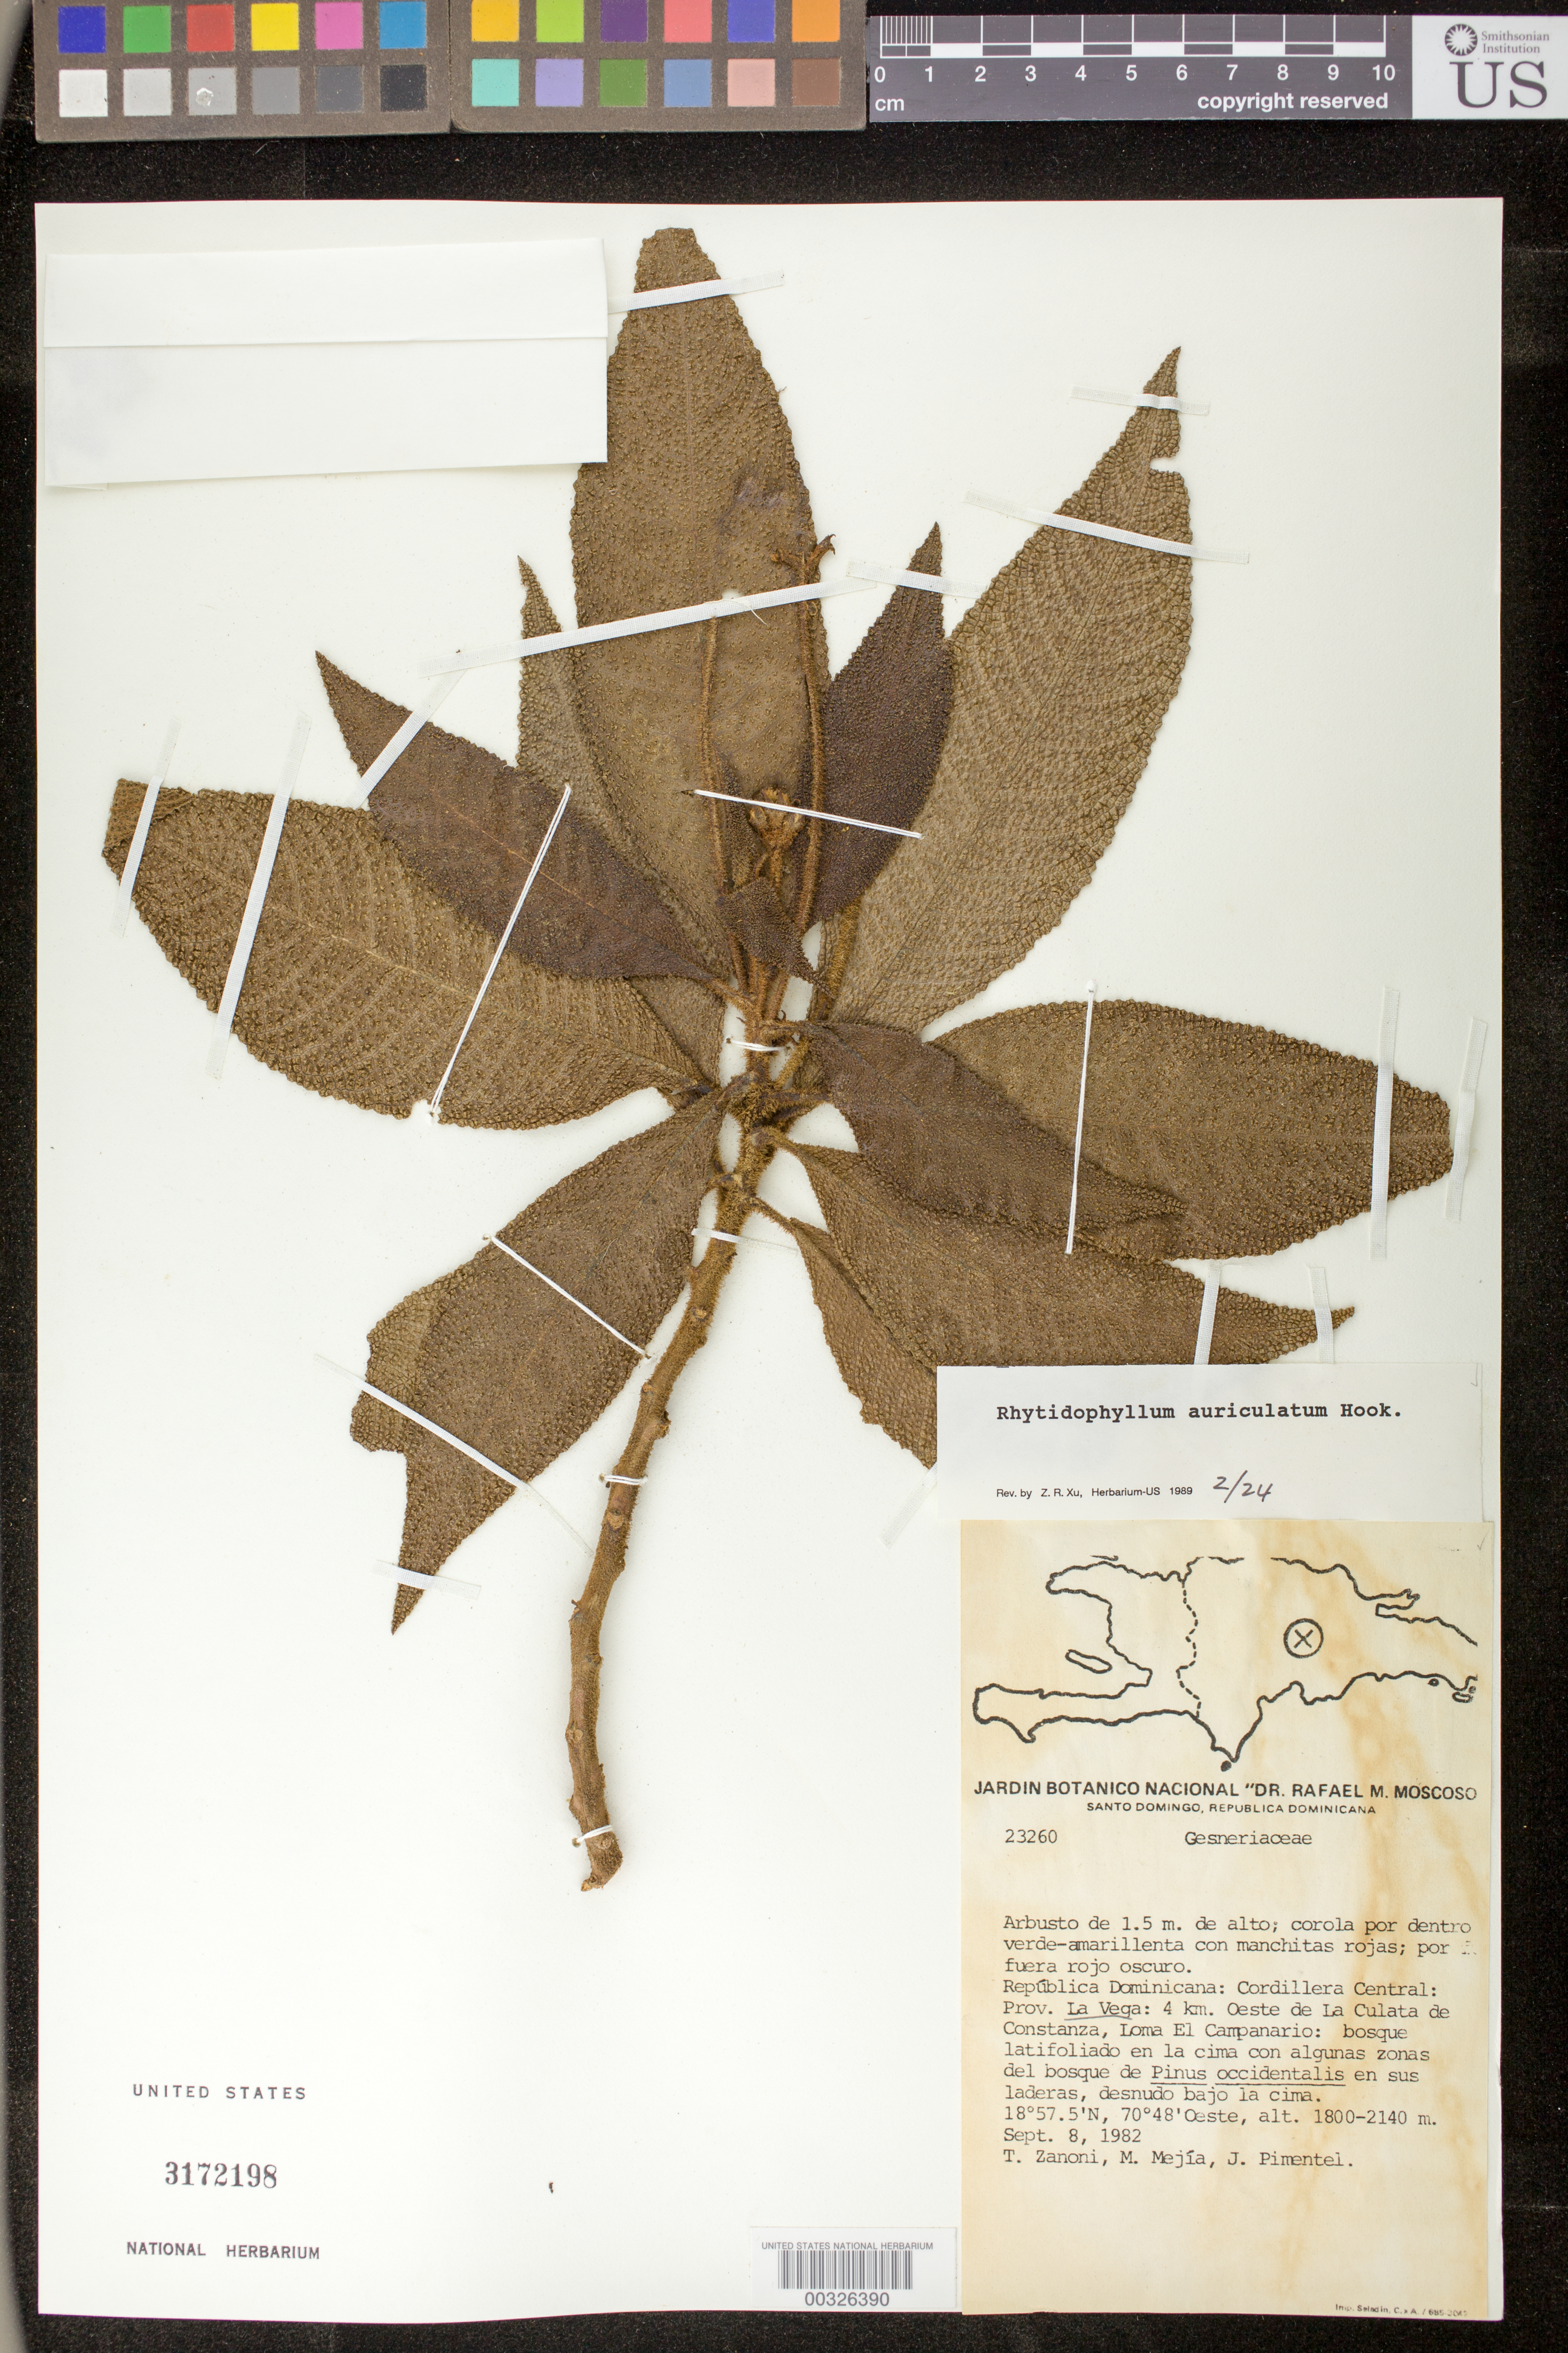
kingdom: Plantae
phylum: Tracheophyta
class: Magnoliopsida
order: Lamiales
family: Gesneriaceae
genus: Rhytidophyllum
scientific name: Rhytidophyllum auriculatum var. angustatum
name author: Urb.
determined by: Skog, Laurence E.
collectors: T. A. Zanoni, M. Mejia & J. Pimentel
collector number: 23260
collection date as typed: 08 Sep 1982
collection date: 1982-09-08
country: Dominican Republic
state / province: La Vega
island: Hispaniola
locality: Cordillera Central, 4 km W de La Culata de Constanza, Loma El Campanario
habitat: Bosque latifoliado en la cima con algunas zonas del bosque de Pinus occidentalis en sus laderas, desnudo bajo la cima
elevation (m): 1800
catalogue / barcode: US 3172198